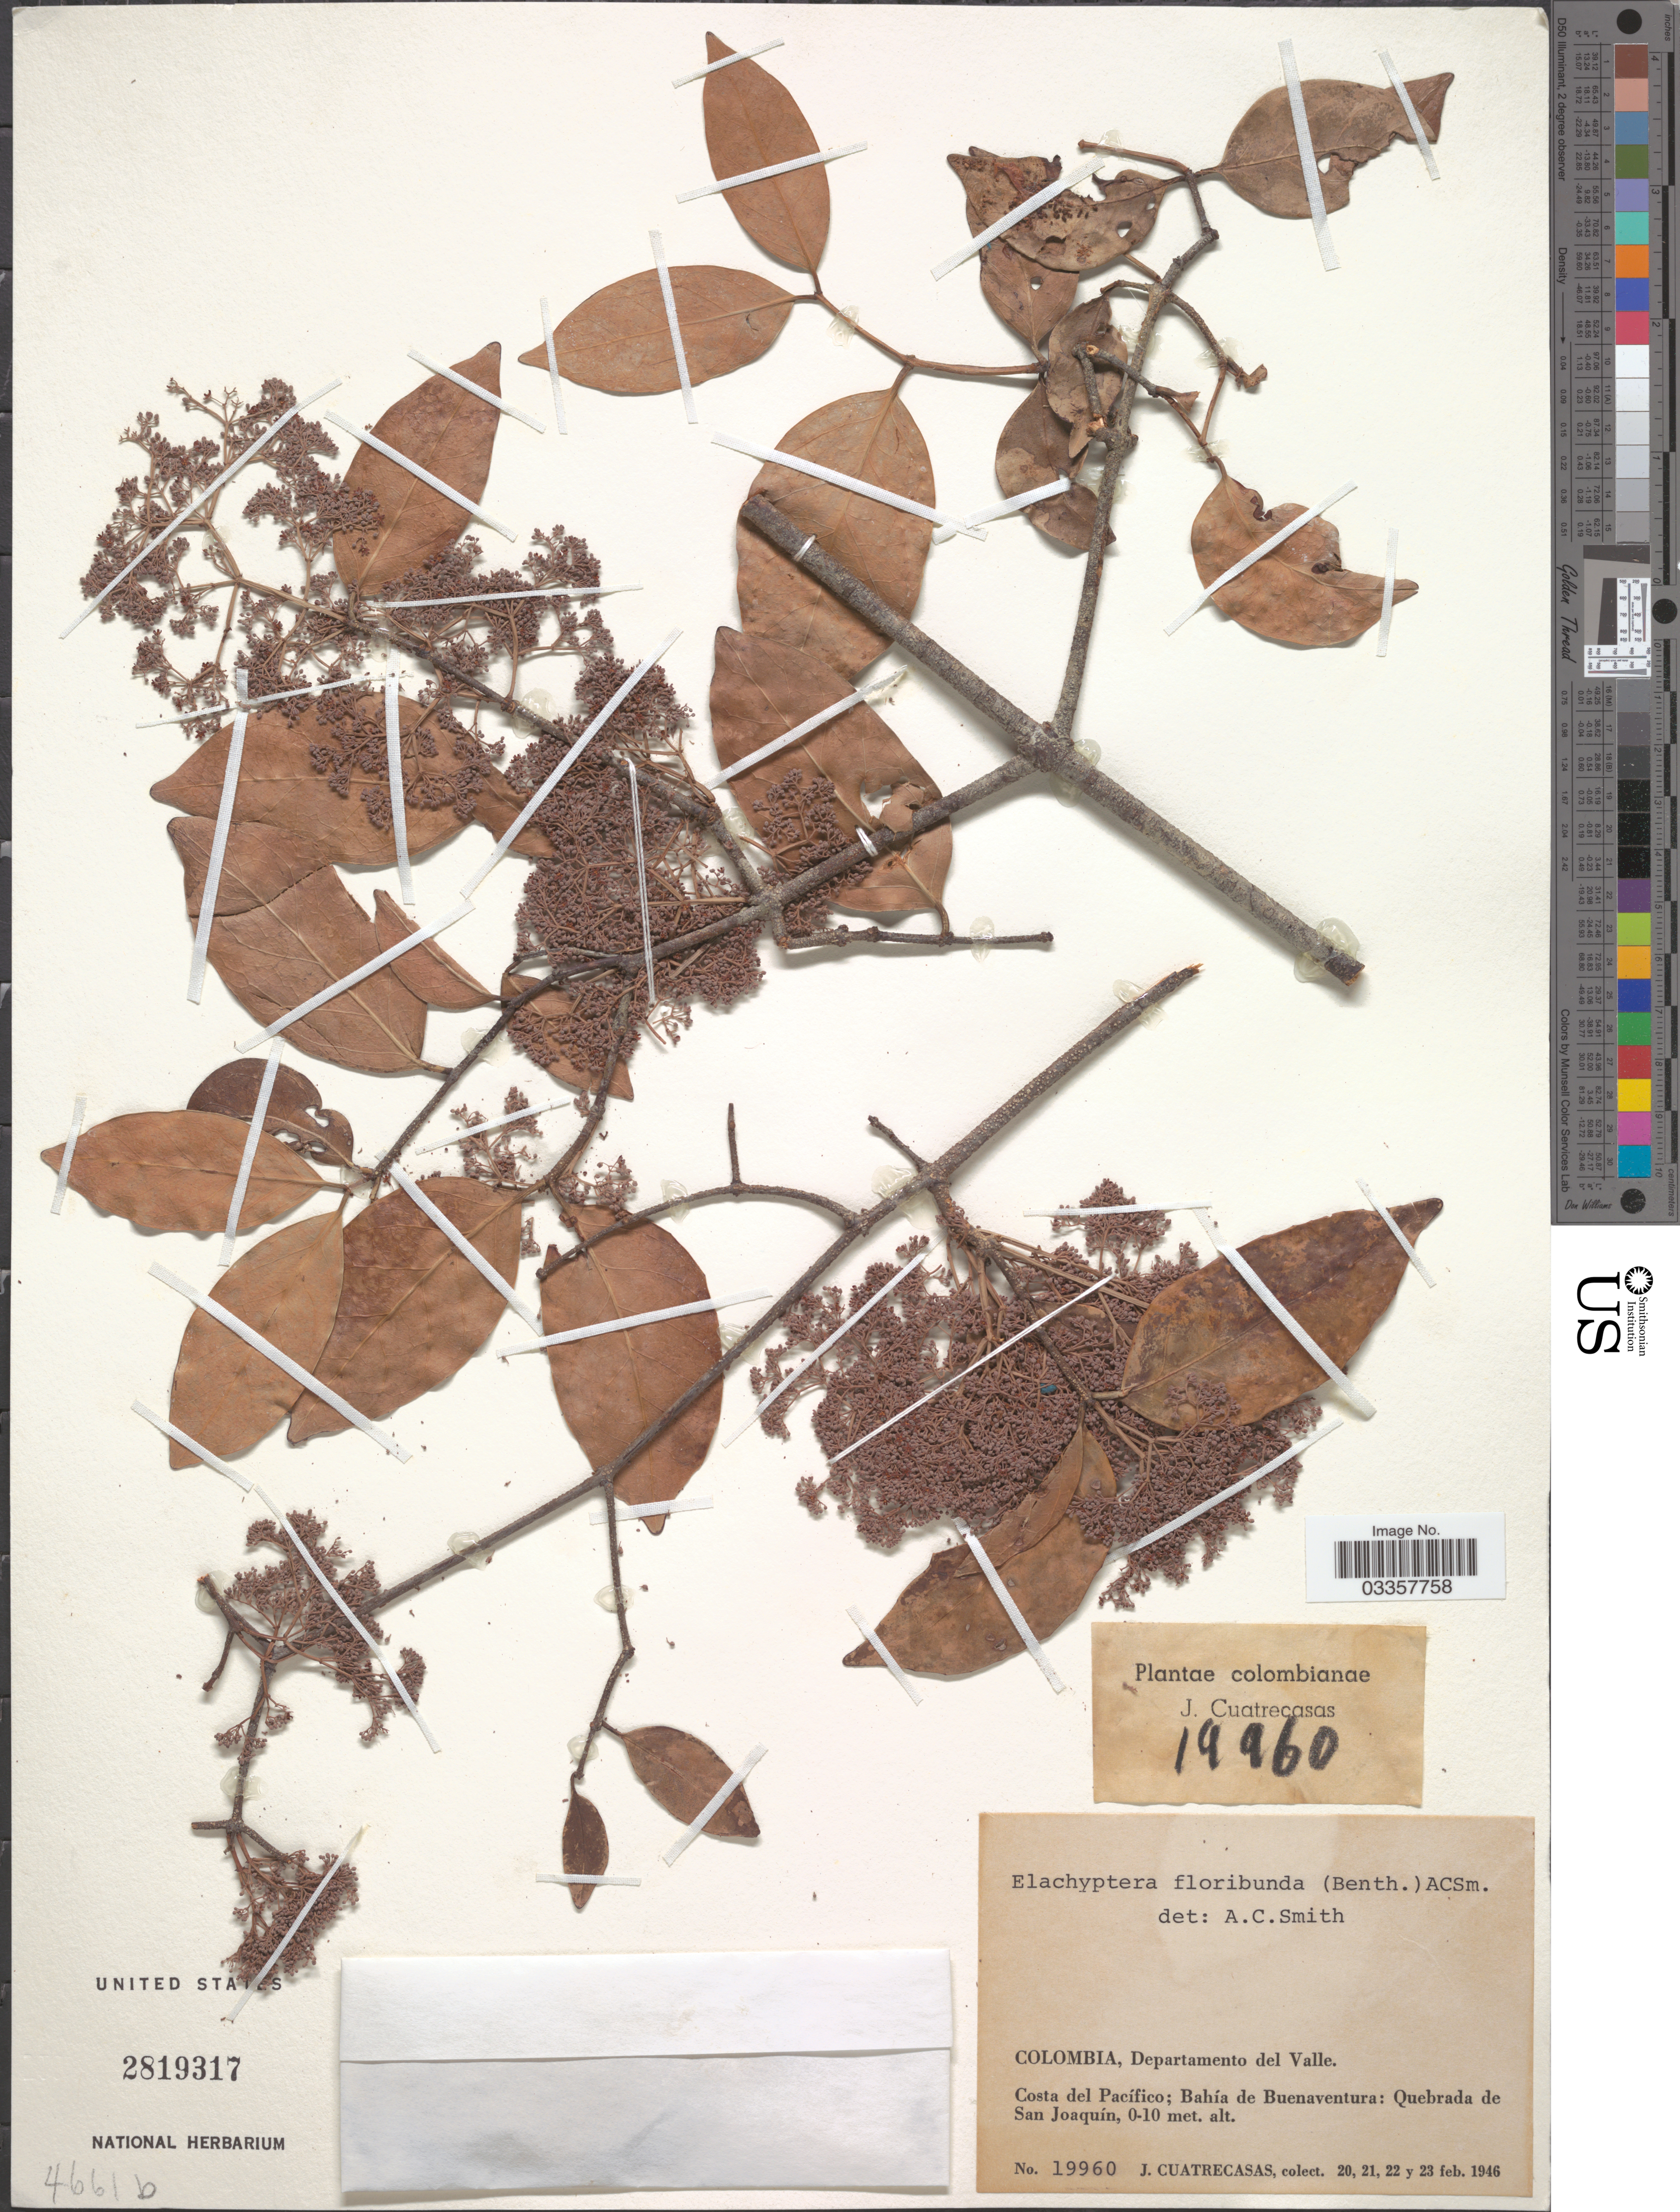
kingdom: Plantae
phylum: Tracheophyta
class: Magnoliopsida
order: Celastrales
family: Celastraceae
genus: Elachyptera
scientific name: Elachyptera floribunda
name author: (Benth.) A.C. Sm.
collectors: J. Cuatrecasas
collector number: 19960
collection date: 1946-02-20/1946-02-23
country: Colombia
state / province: Valle del Cauca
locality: Departamento del Valle. Costa del Pacífico; Bahía de Buenaventura: Quebrada de San Joaquín.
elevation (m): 0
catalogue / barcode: US 2819317